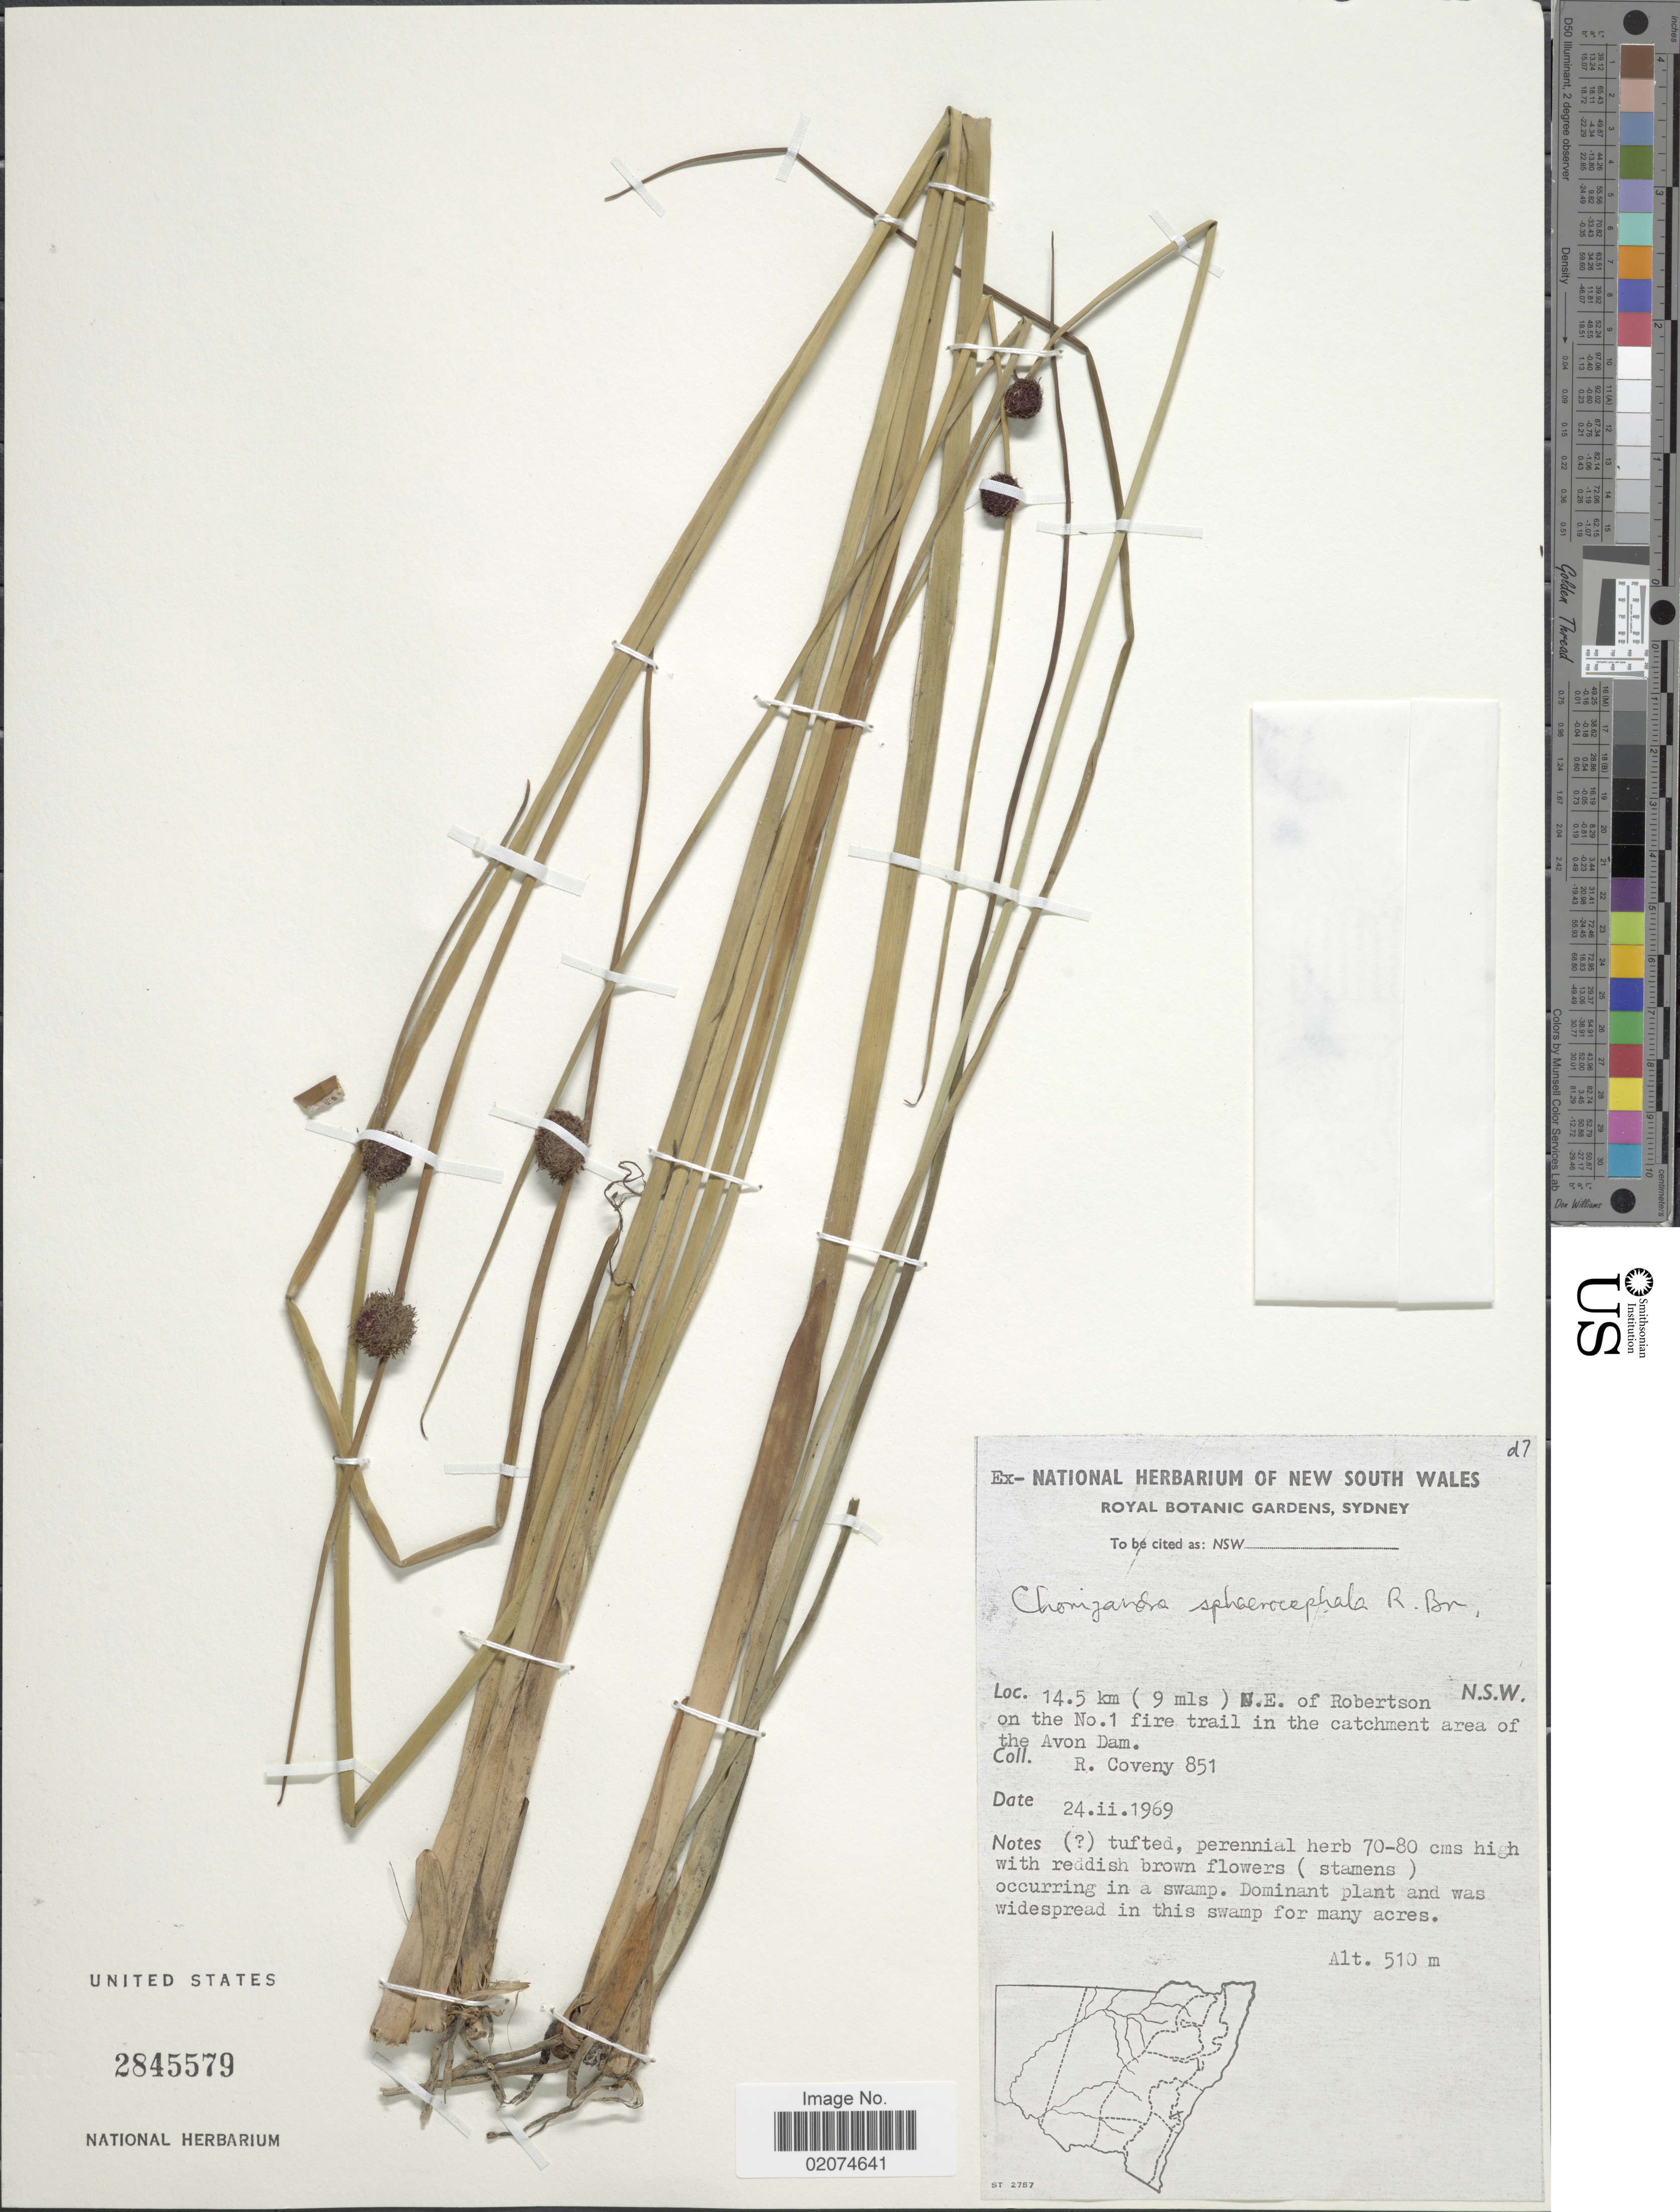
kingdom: Plantae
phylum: Tracheophyta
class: Liliopsida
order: Poales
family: Cyperaceae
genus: Chorizandra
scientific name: Chorizandra sphaerocephala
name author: R. Br.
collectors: R. Coveny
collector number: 851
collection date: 1969-02-24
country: Australia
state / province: New South Wales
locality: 14.5 km (9 mls) N.E. of Robertson on the No. 1 fire trail in the catchment are of the Avon Dam.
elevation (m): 510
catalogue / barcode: US 2845579